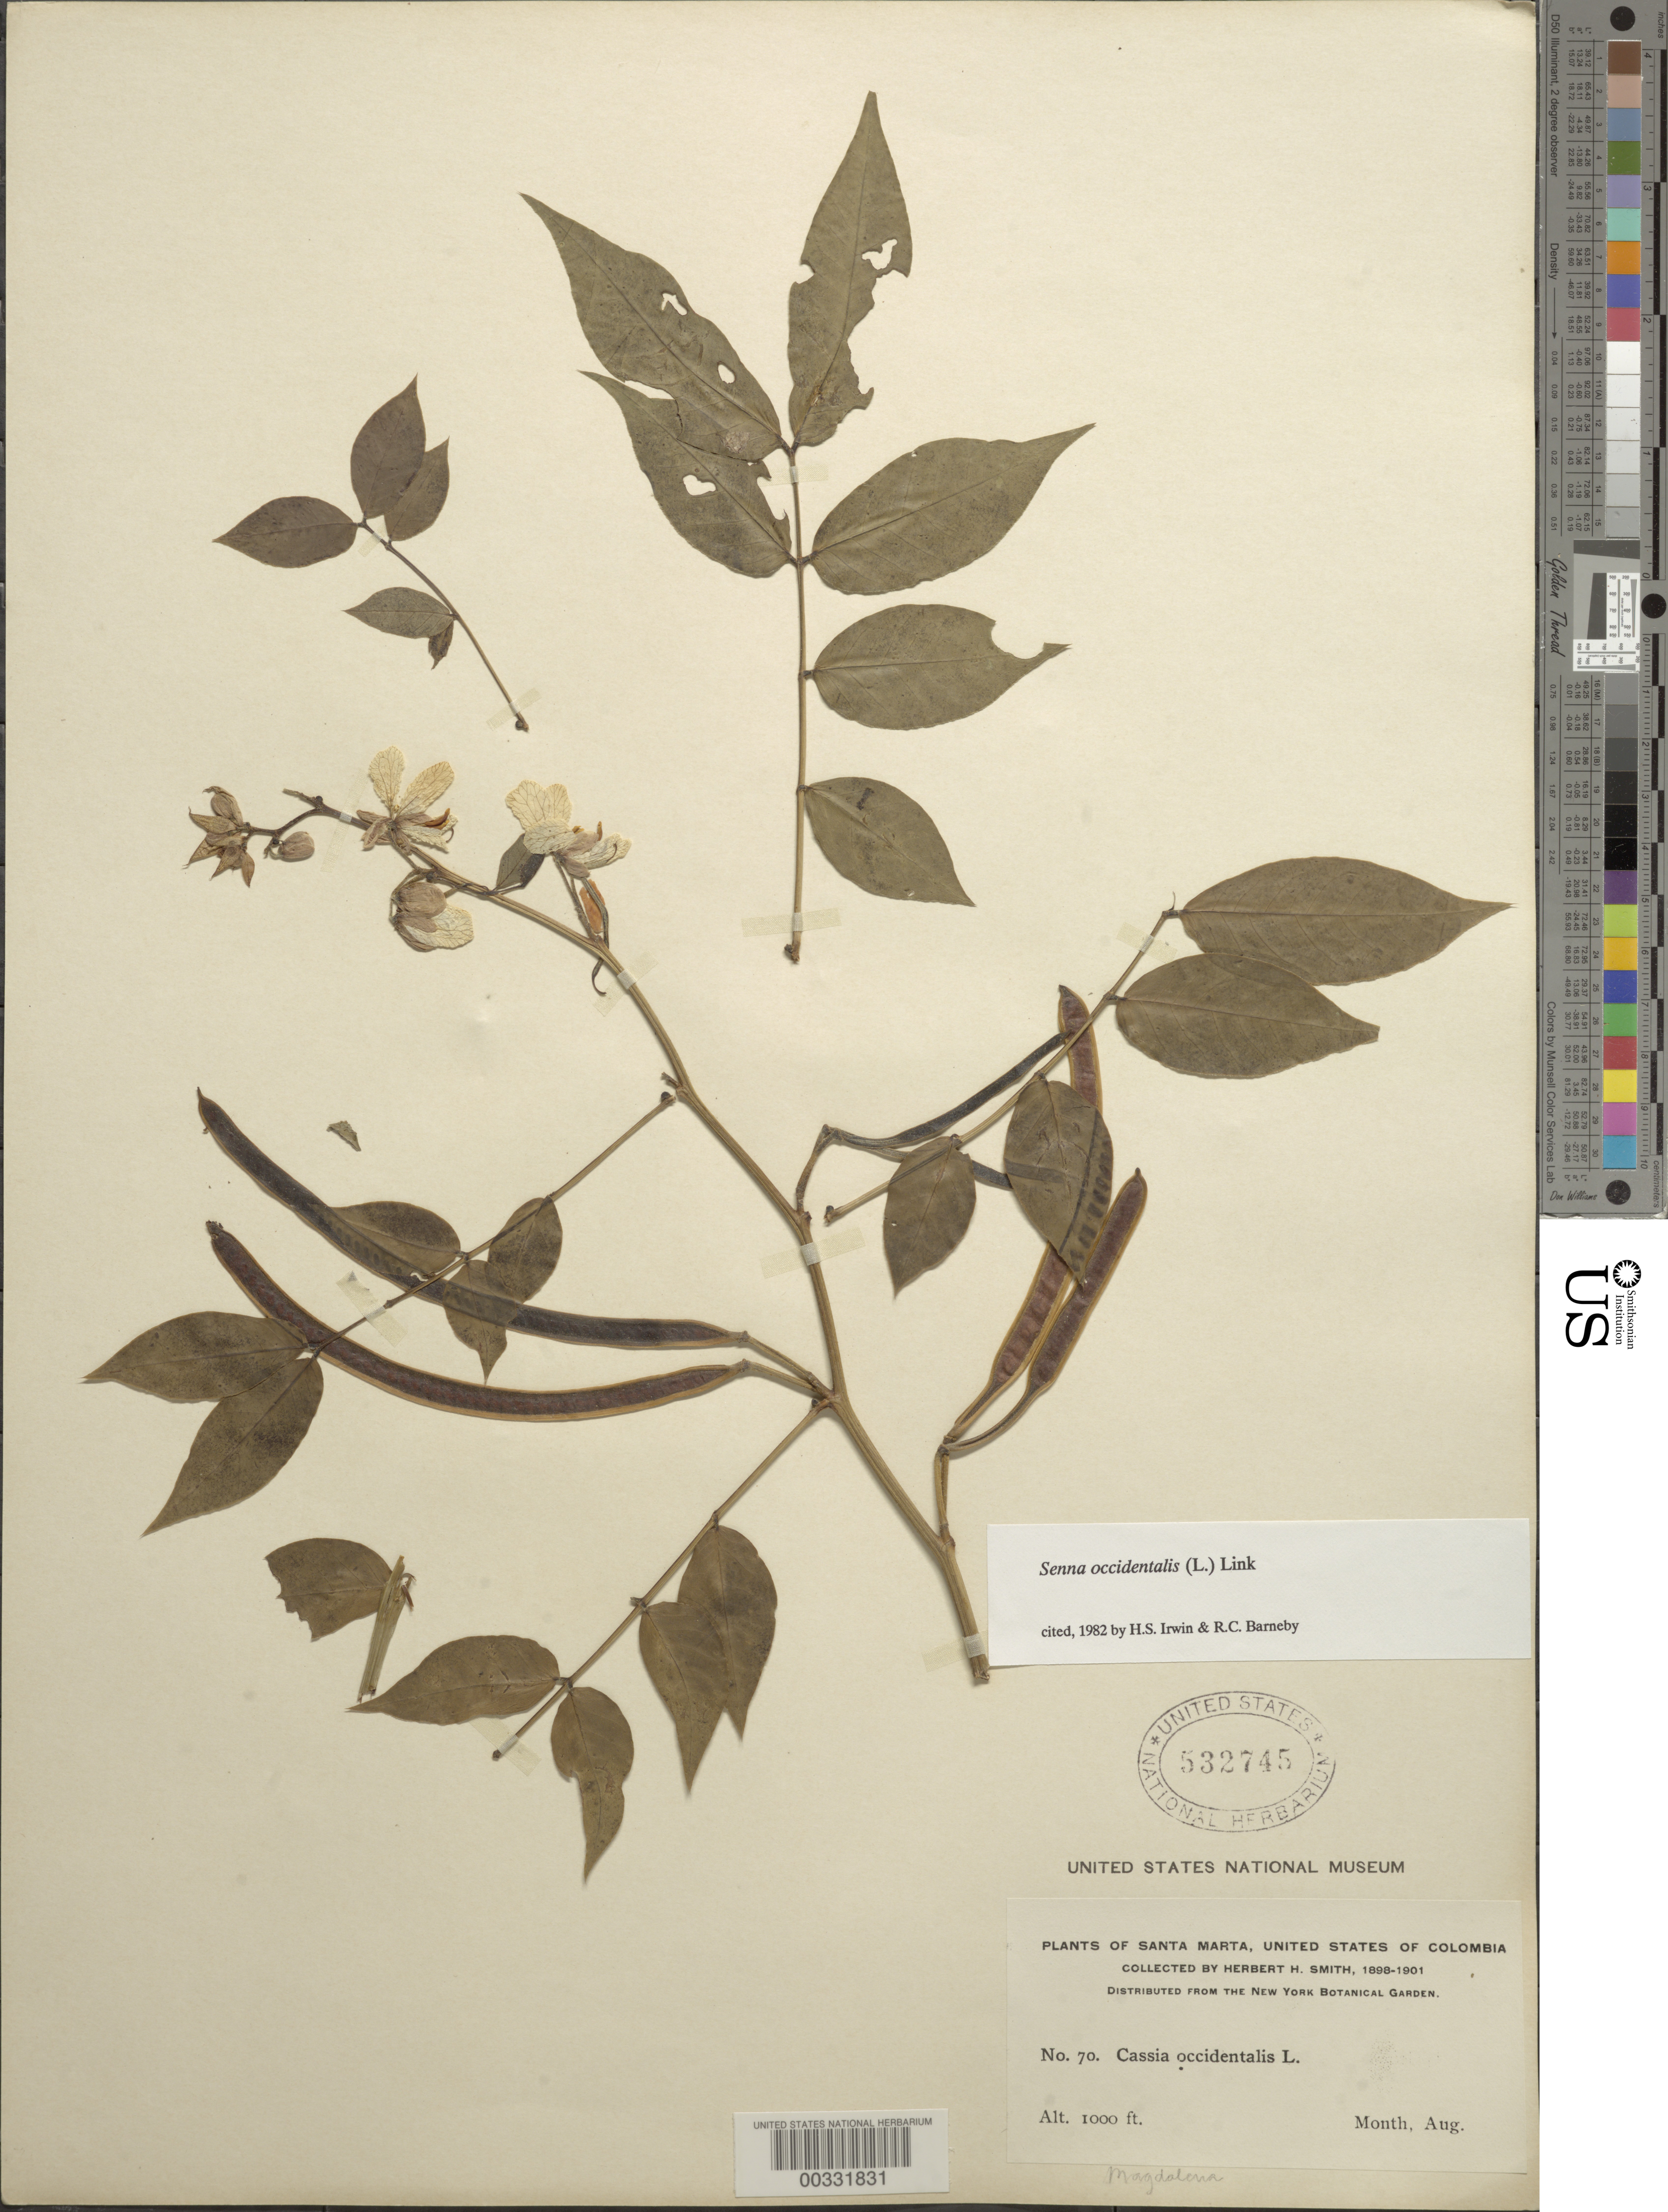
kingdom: Plantae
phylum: Tracheophyta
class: Magnoliopsida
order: Fabales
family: Fabaceae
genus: Senna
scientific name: Senna occidentalis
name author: (L.) Link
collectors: Herbert H. Smith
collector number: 70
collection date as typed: Aug 1898 to -- Aug 1901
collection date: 1898-08/1901-08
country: Colombia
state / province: Magdalena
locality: Santa Marta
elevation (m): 305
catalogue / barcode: US 532745